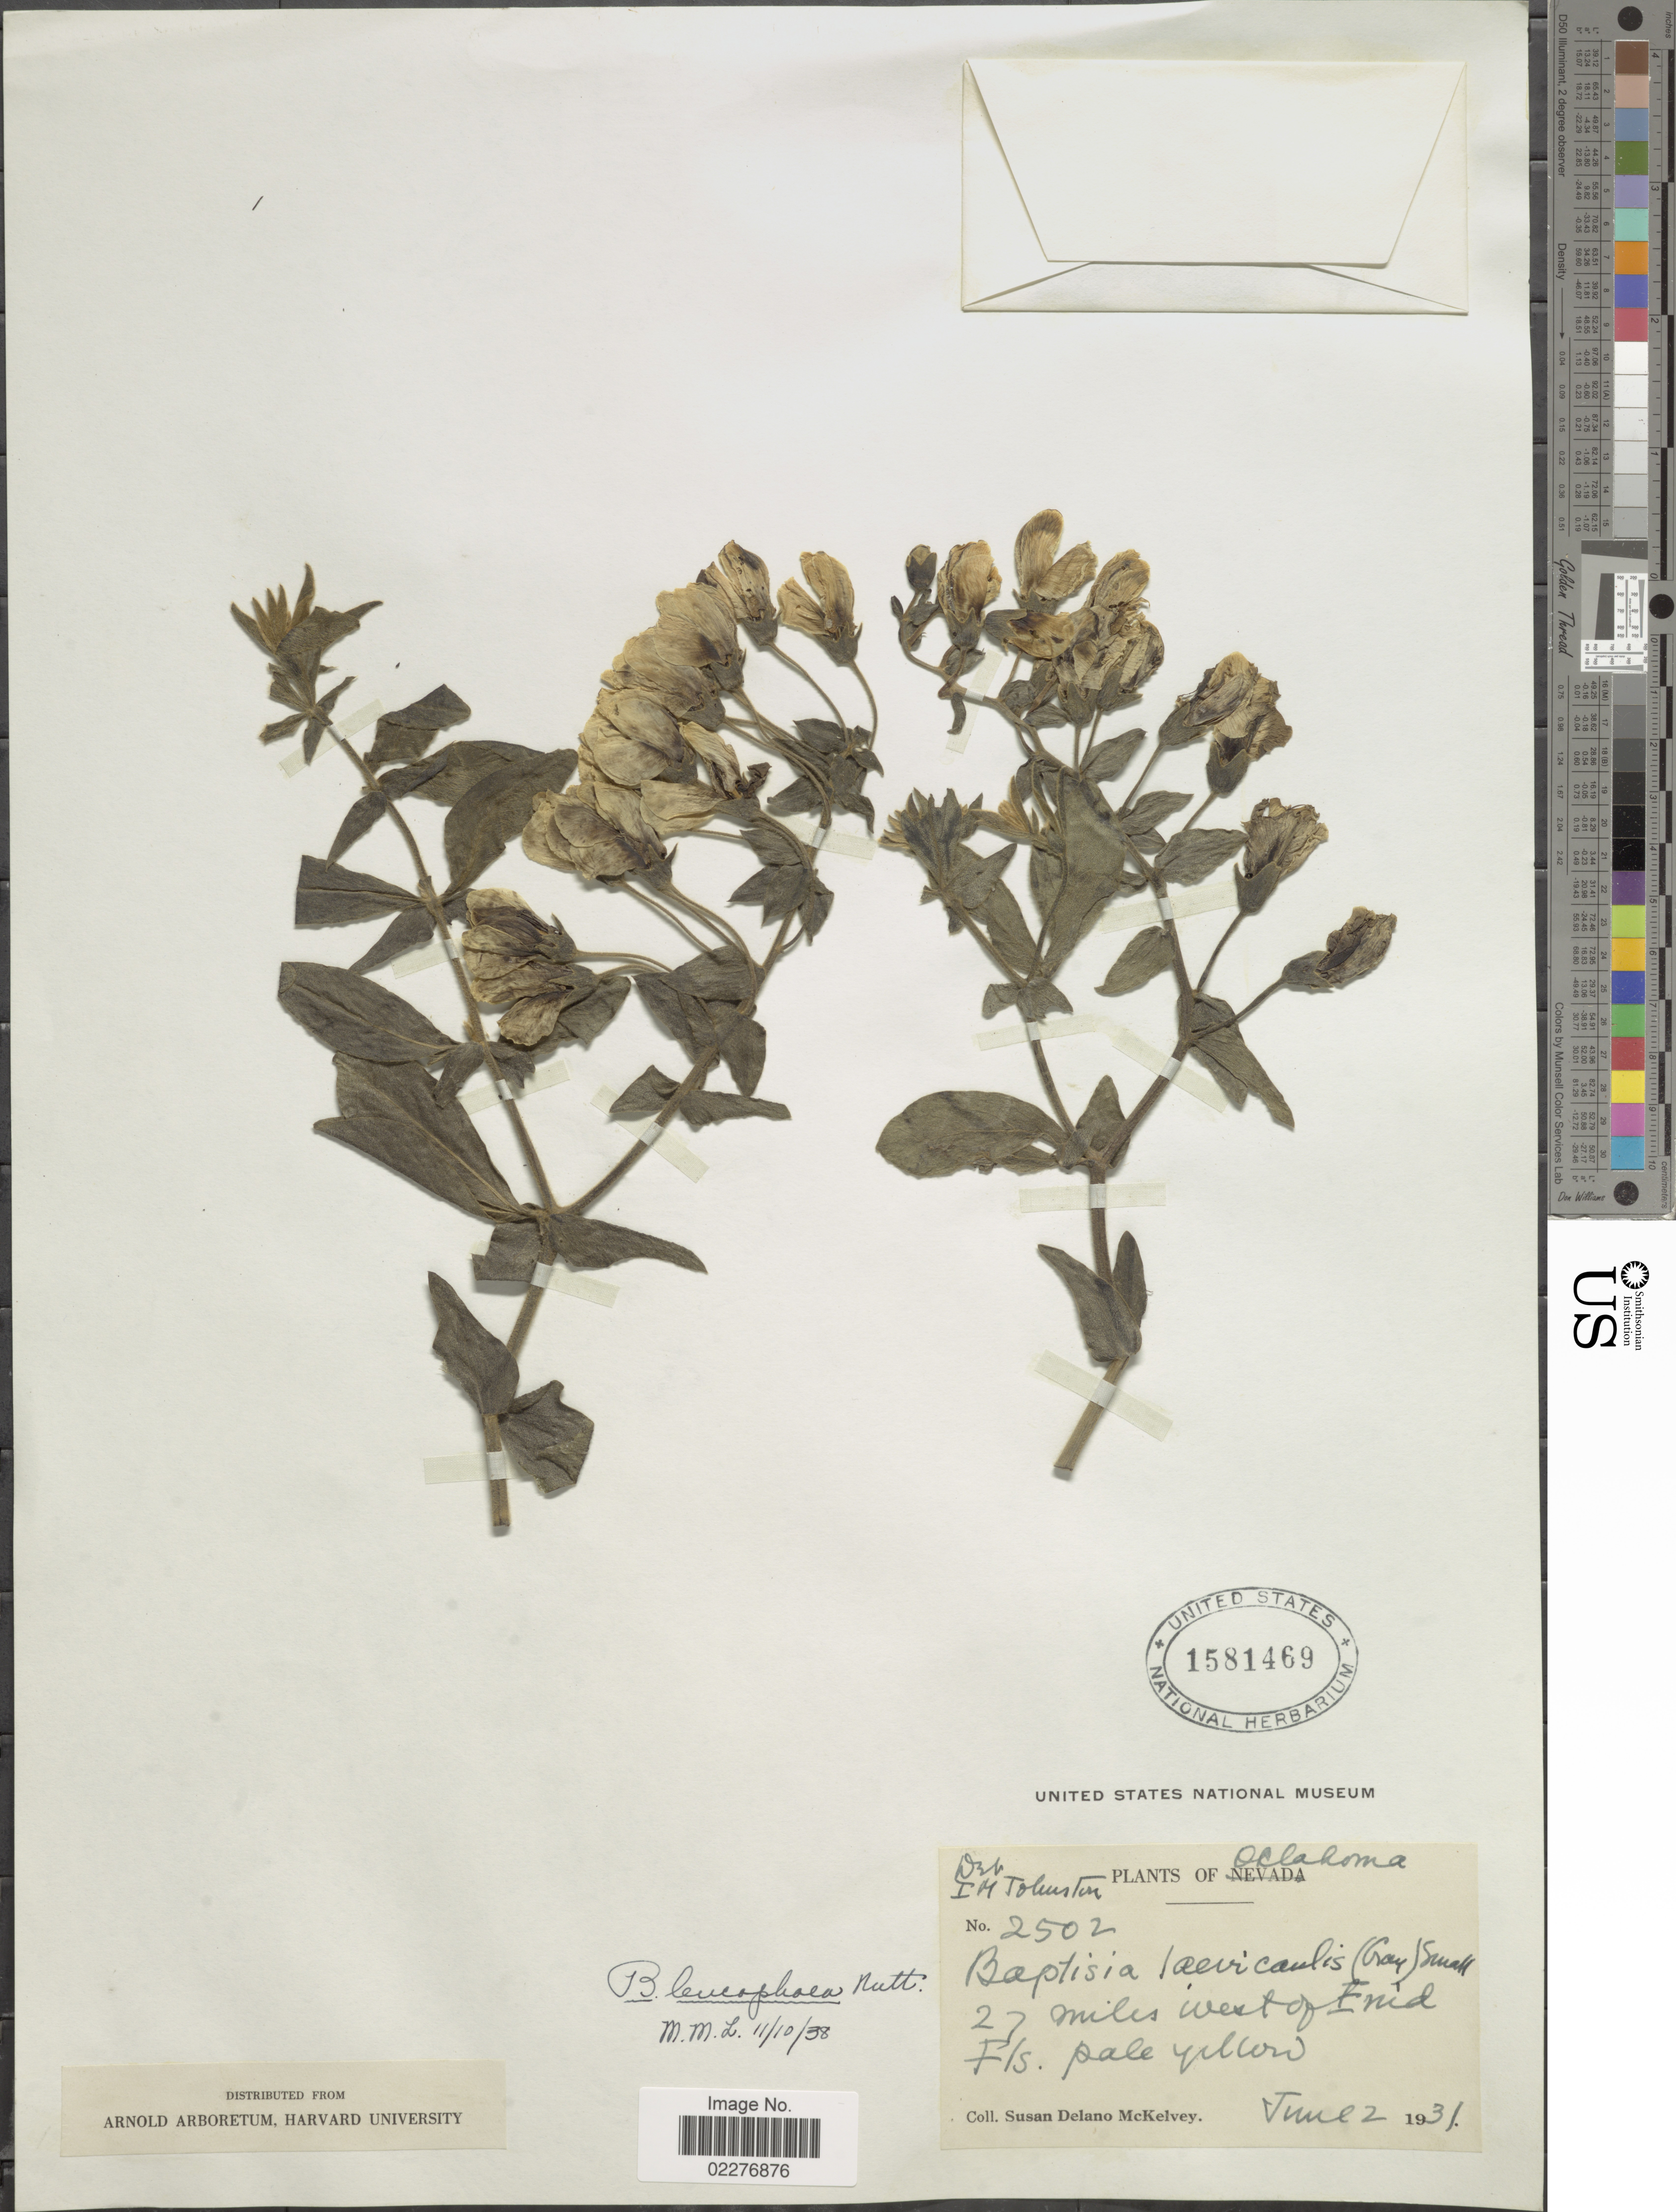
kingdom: Plantae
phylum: Tracheophyta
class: Magnoliopsida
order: Fabales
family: Fabaceae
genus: Baptisia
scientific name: Baptisia leucophaea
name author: Nutt.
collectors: S. A. McKelvey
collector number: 2502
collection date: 1931-07-02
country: United States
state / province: Oklahoma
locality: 27 miles west of Inid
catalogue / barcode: US 1581469